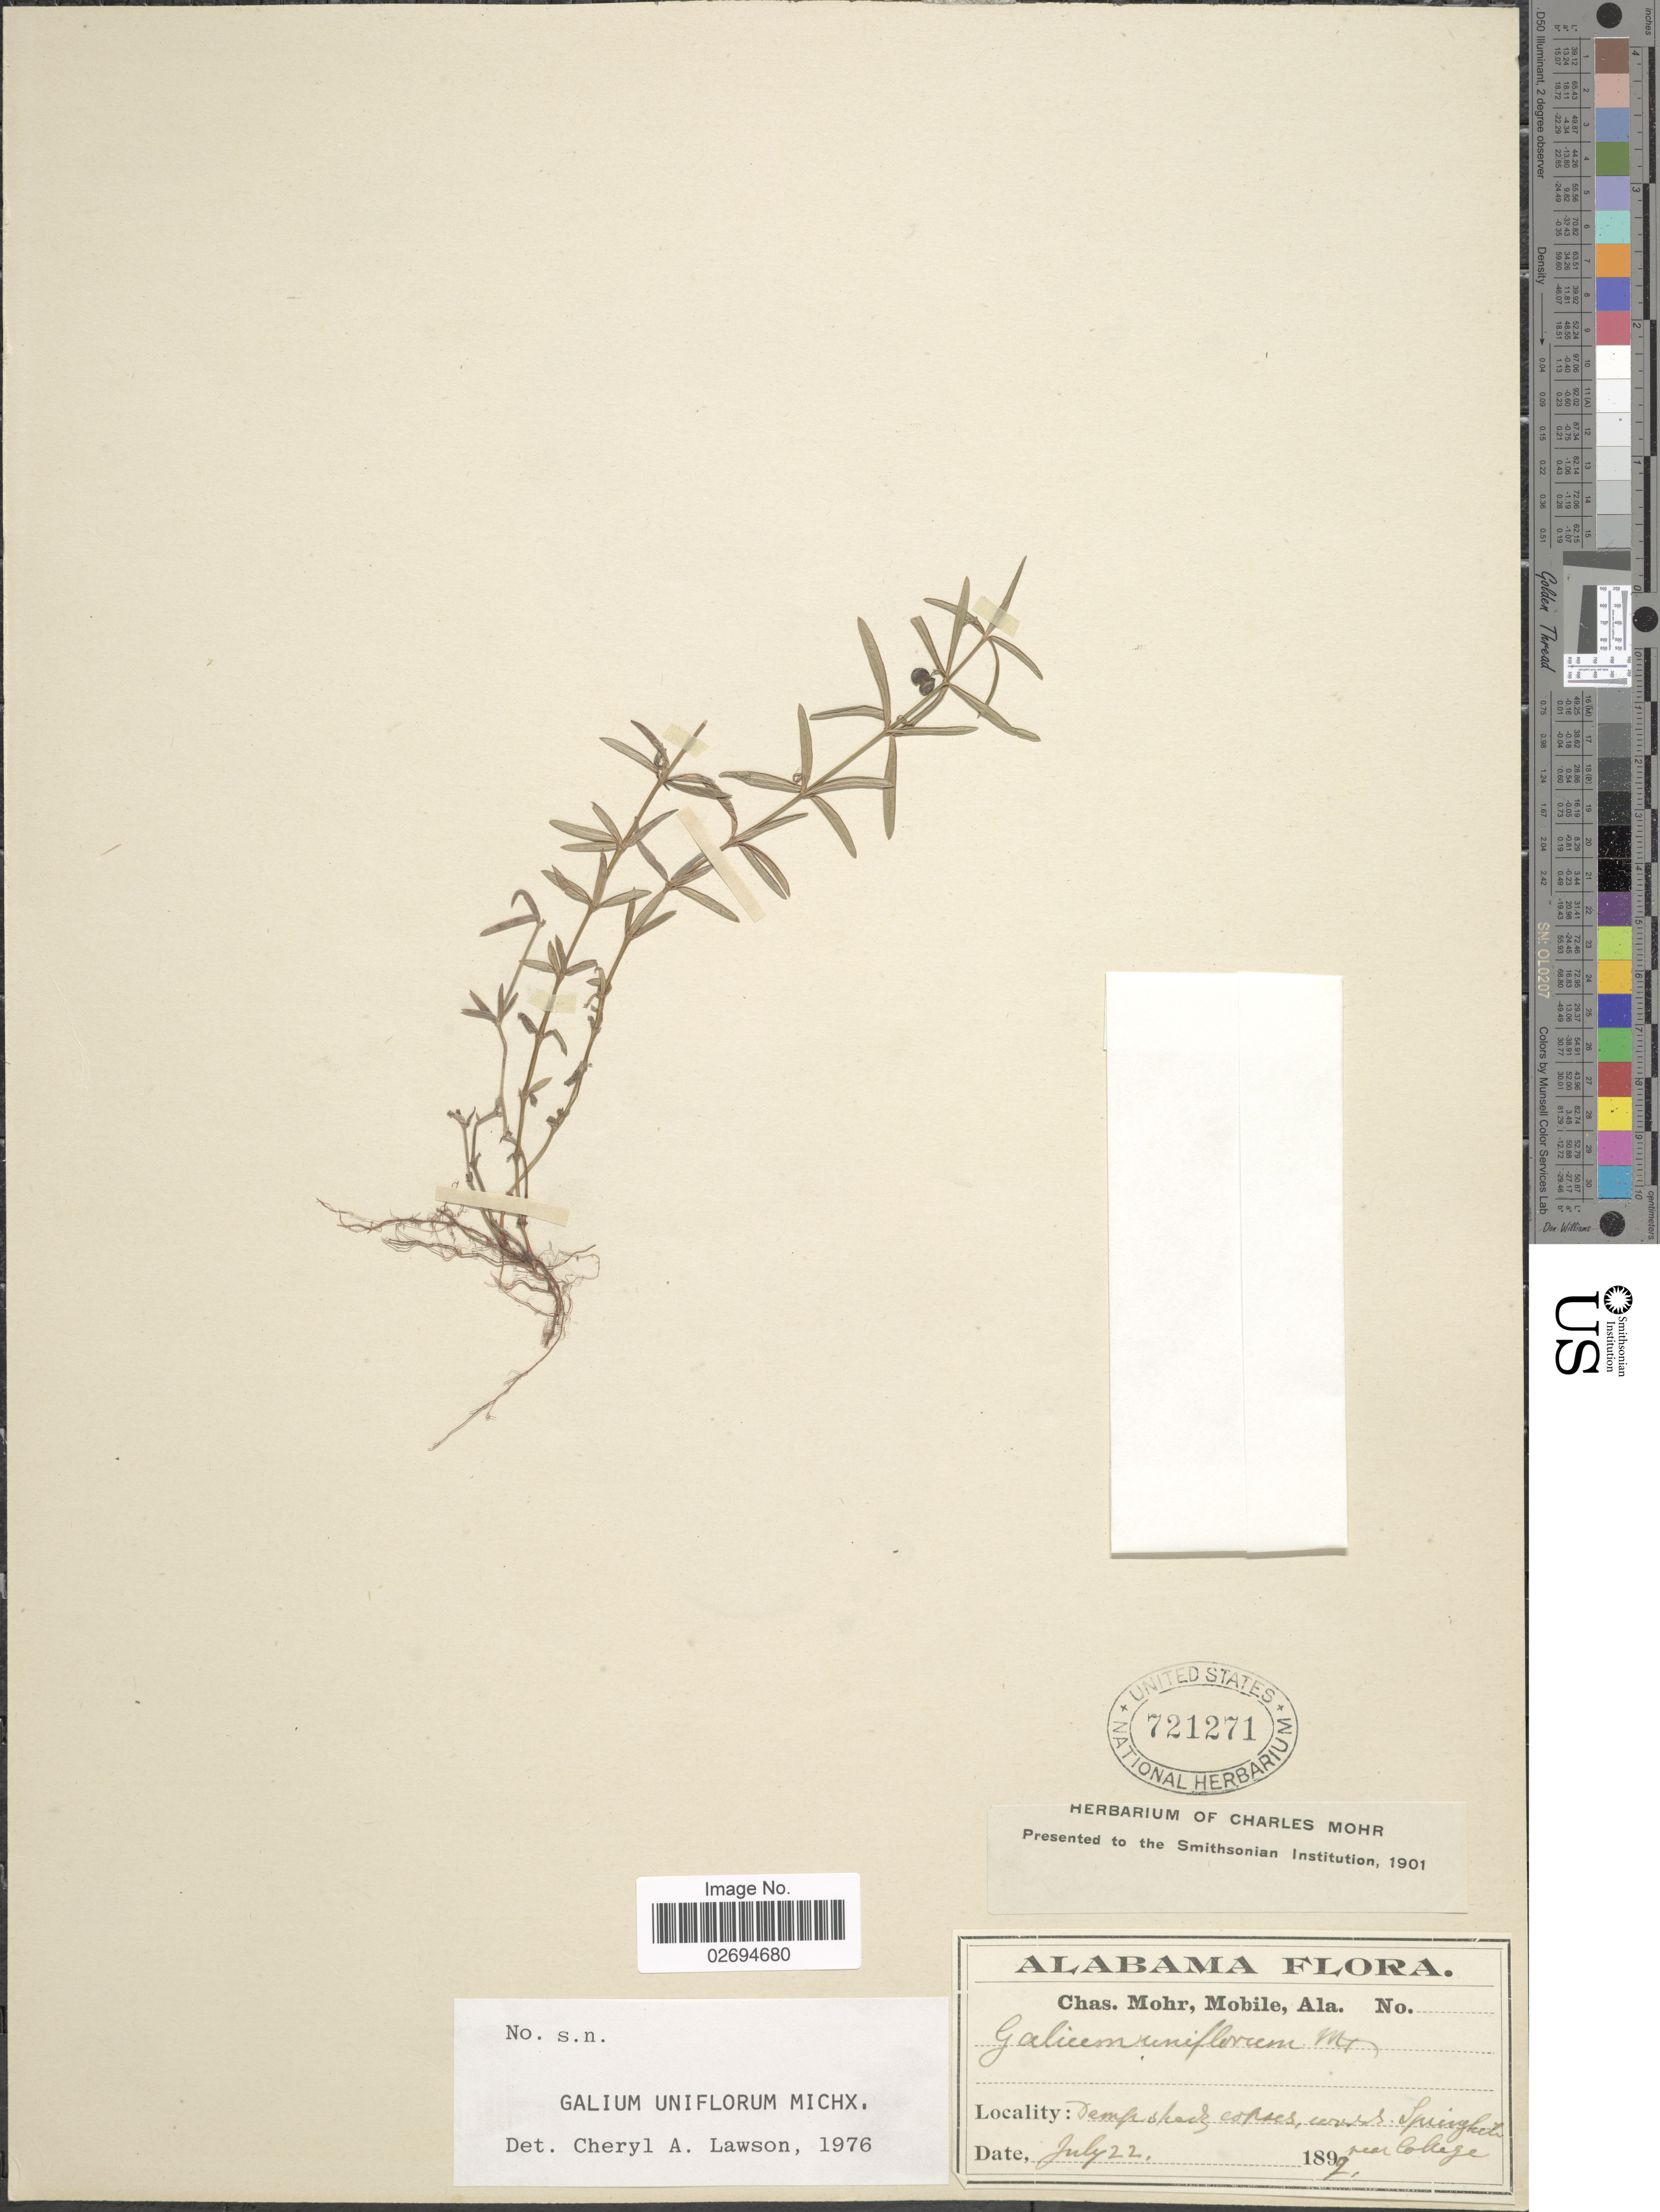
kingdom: Plantae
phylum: Tracheophyta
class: Magnoliopsida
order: Gentianales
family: Rubiaceae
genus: Galium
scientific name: Galium uniflorum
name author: Michx.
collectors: C. T. Mohr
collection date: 1899-07-22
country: United States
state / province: Alabama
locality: Springhill near College.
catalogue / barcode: US 721271